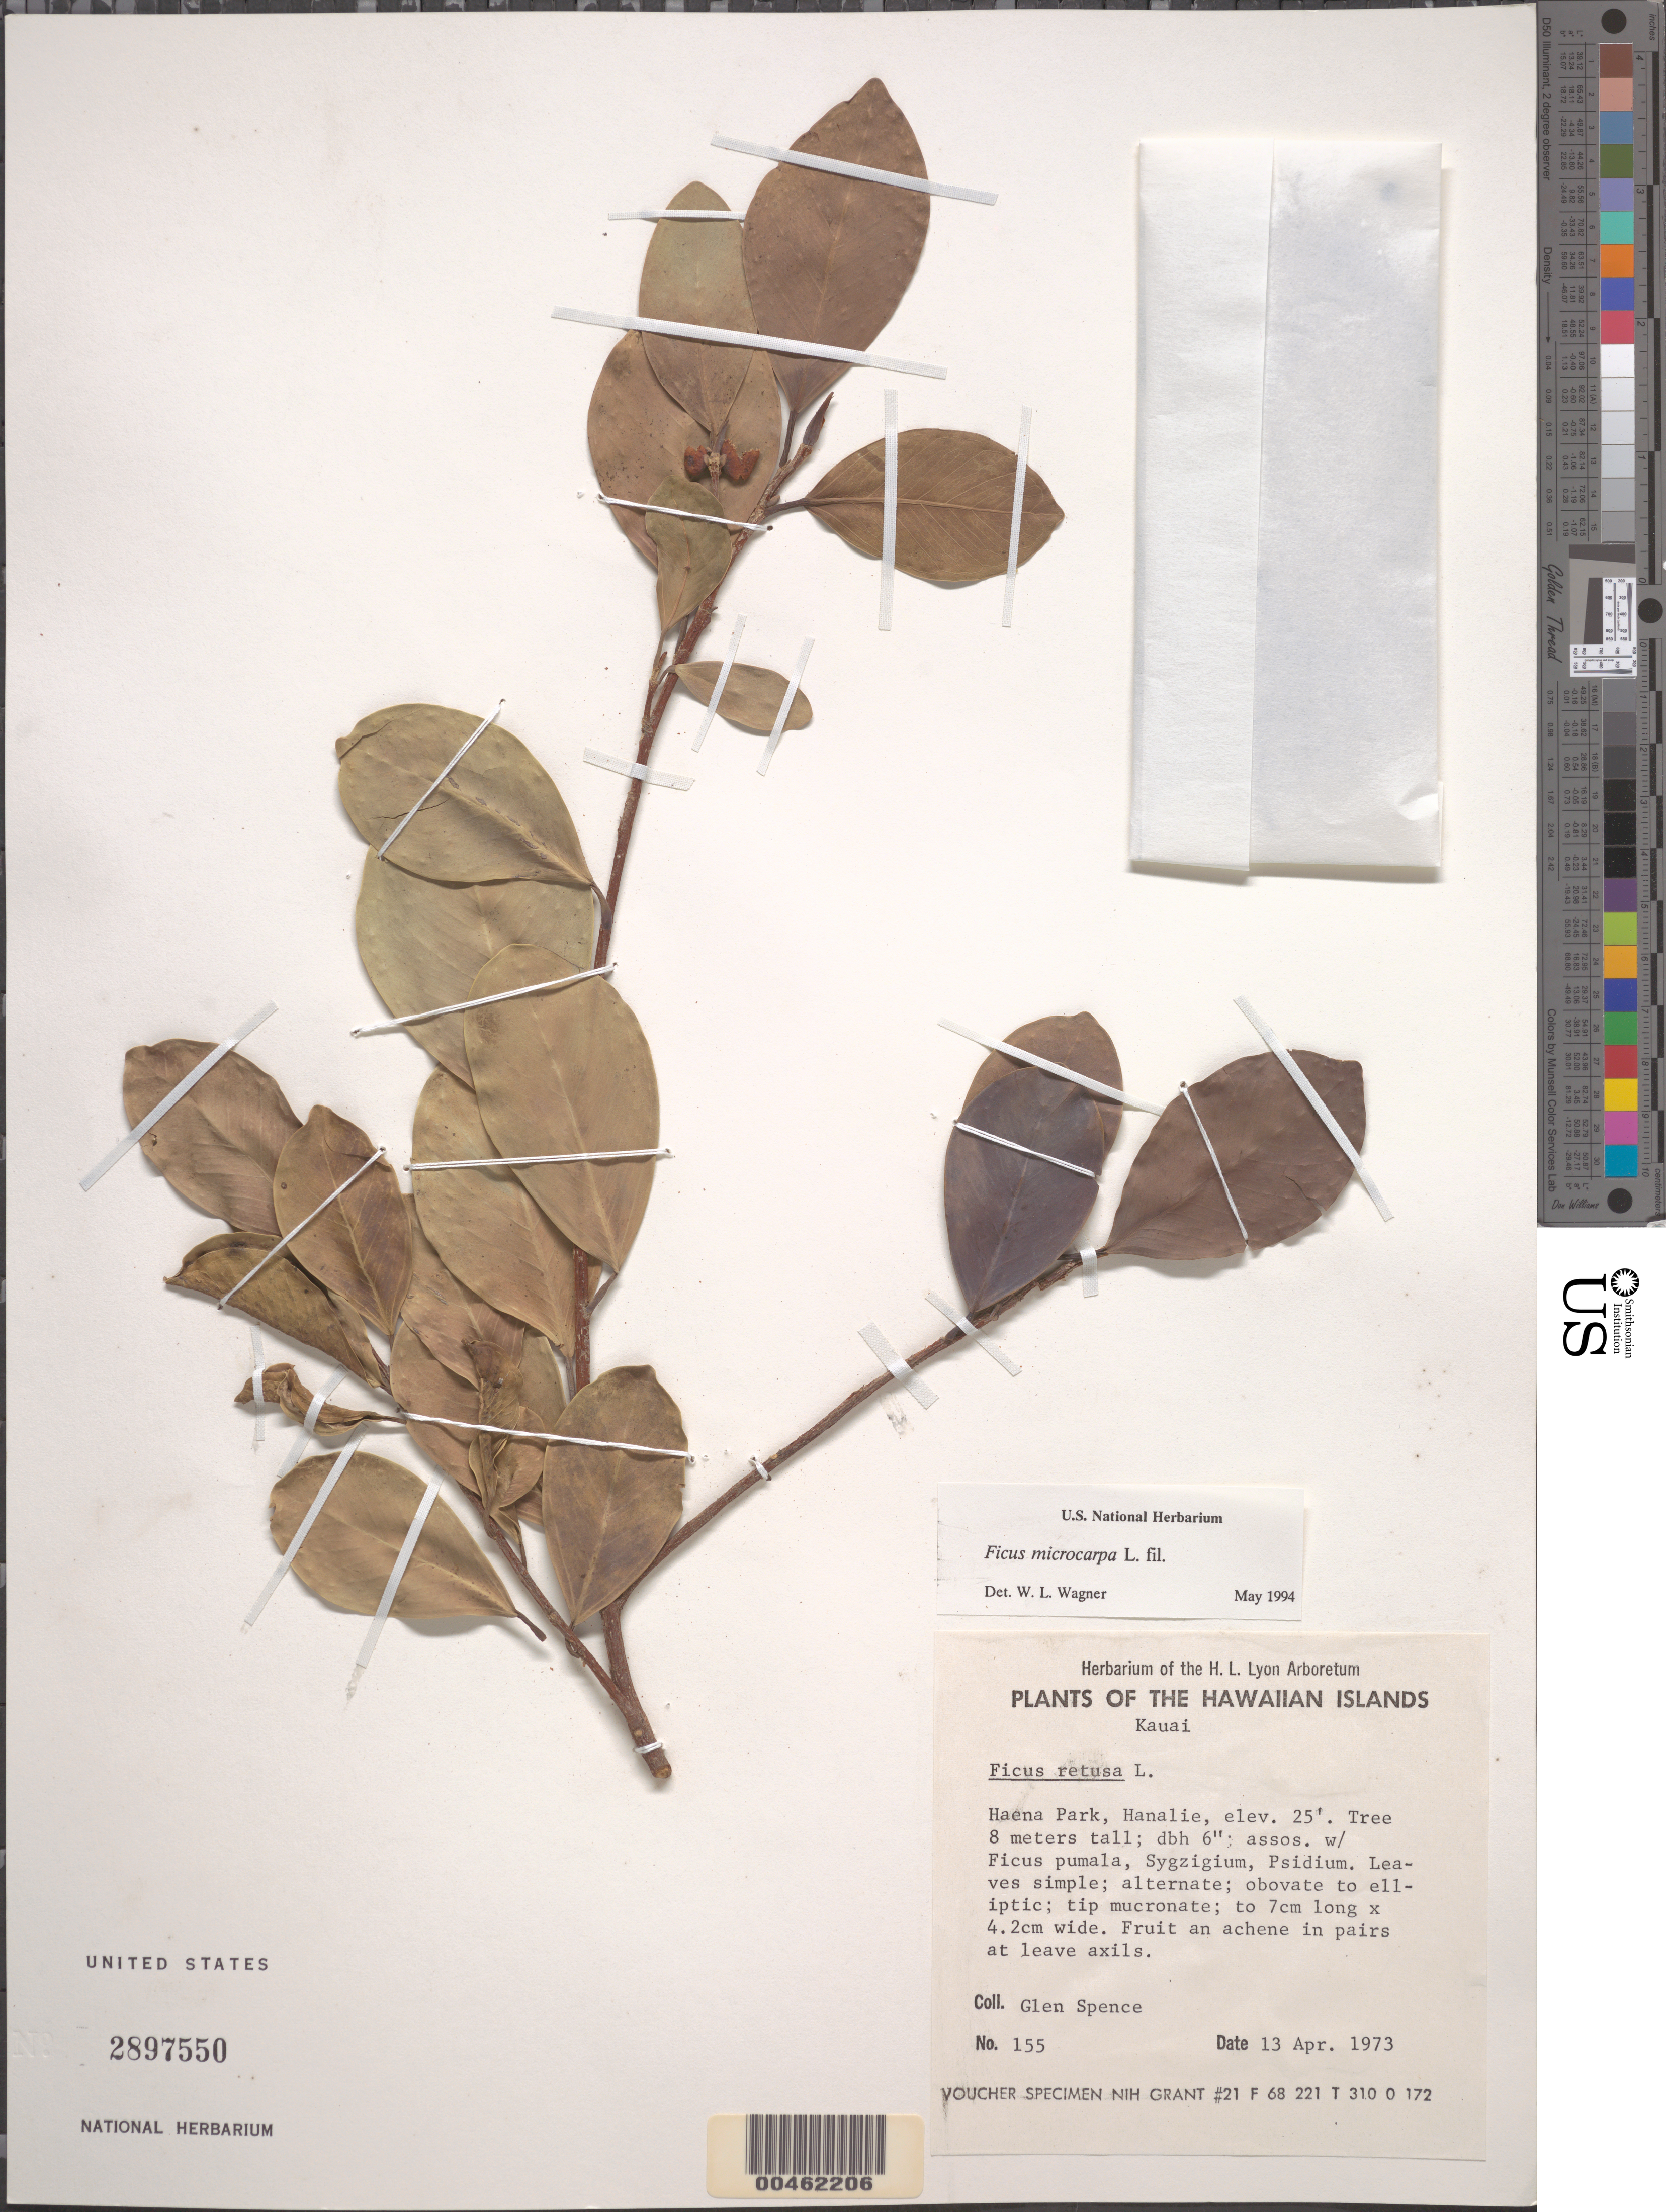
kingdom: Plantae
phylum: Tracheophyta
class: Magnoliopsida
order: Rosales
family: Moraceae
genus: Ficus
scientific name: Ficus microcarpa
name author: L. f.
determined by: Wagner, W. L., (BOT), Smithsonian Institution - National Museum of Natural History (UNITED STATES)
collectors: G. Spence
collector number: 155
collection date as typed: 13 Apr 1973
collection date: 1973-04-13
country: United States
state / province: Hawaii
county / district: Kauai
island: Kaua'i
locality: Haena Park, Hanalie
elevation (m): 8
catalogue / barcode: US 2897550